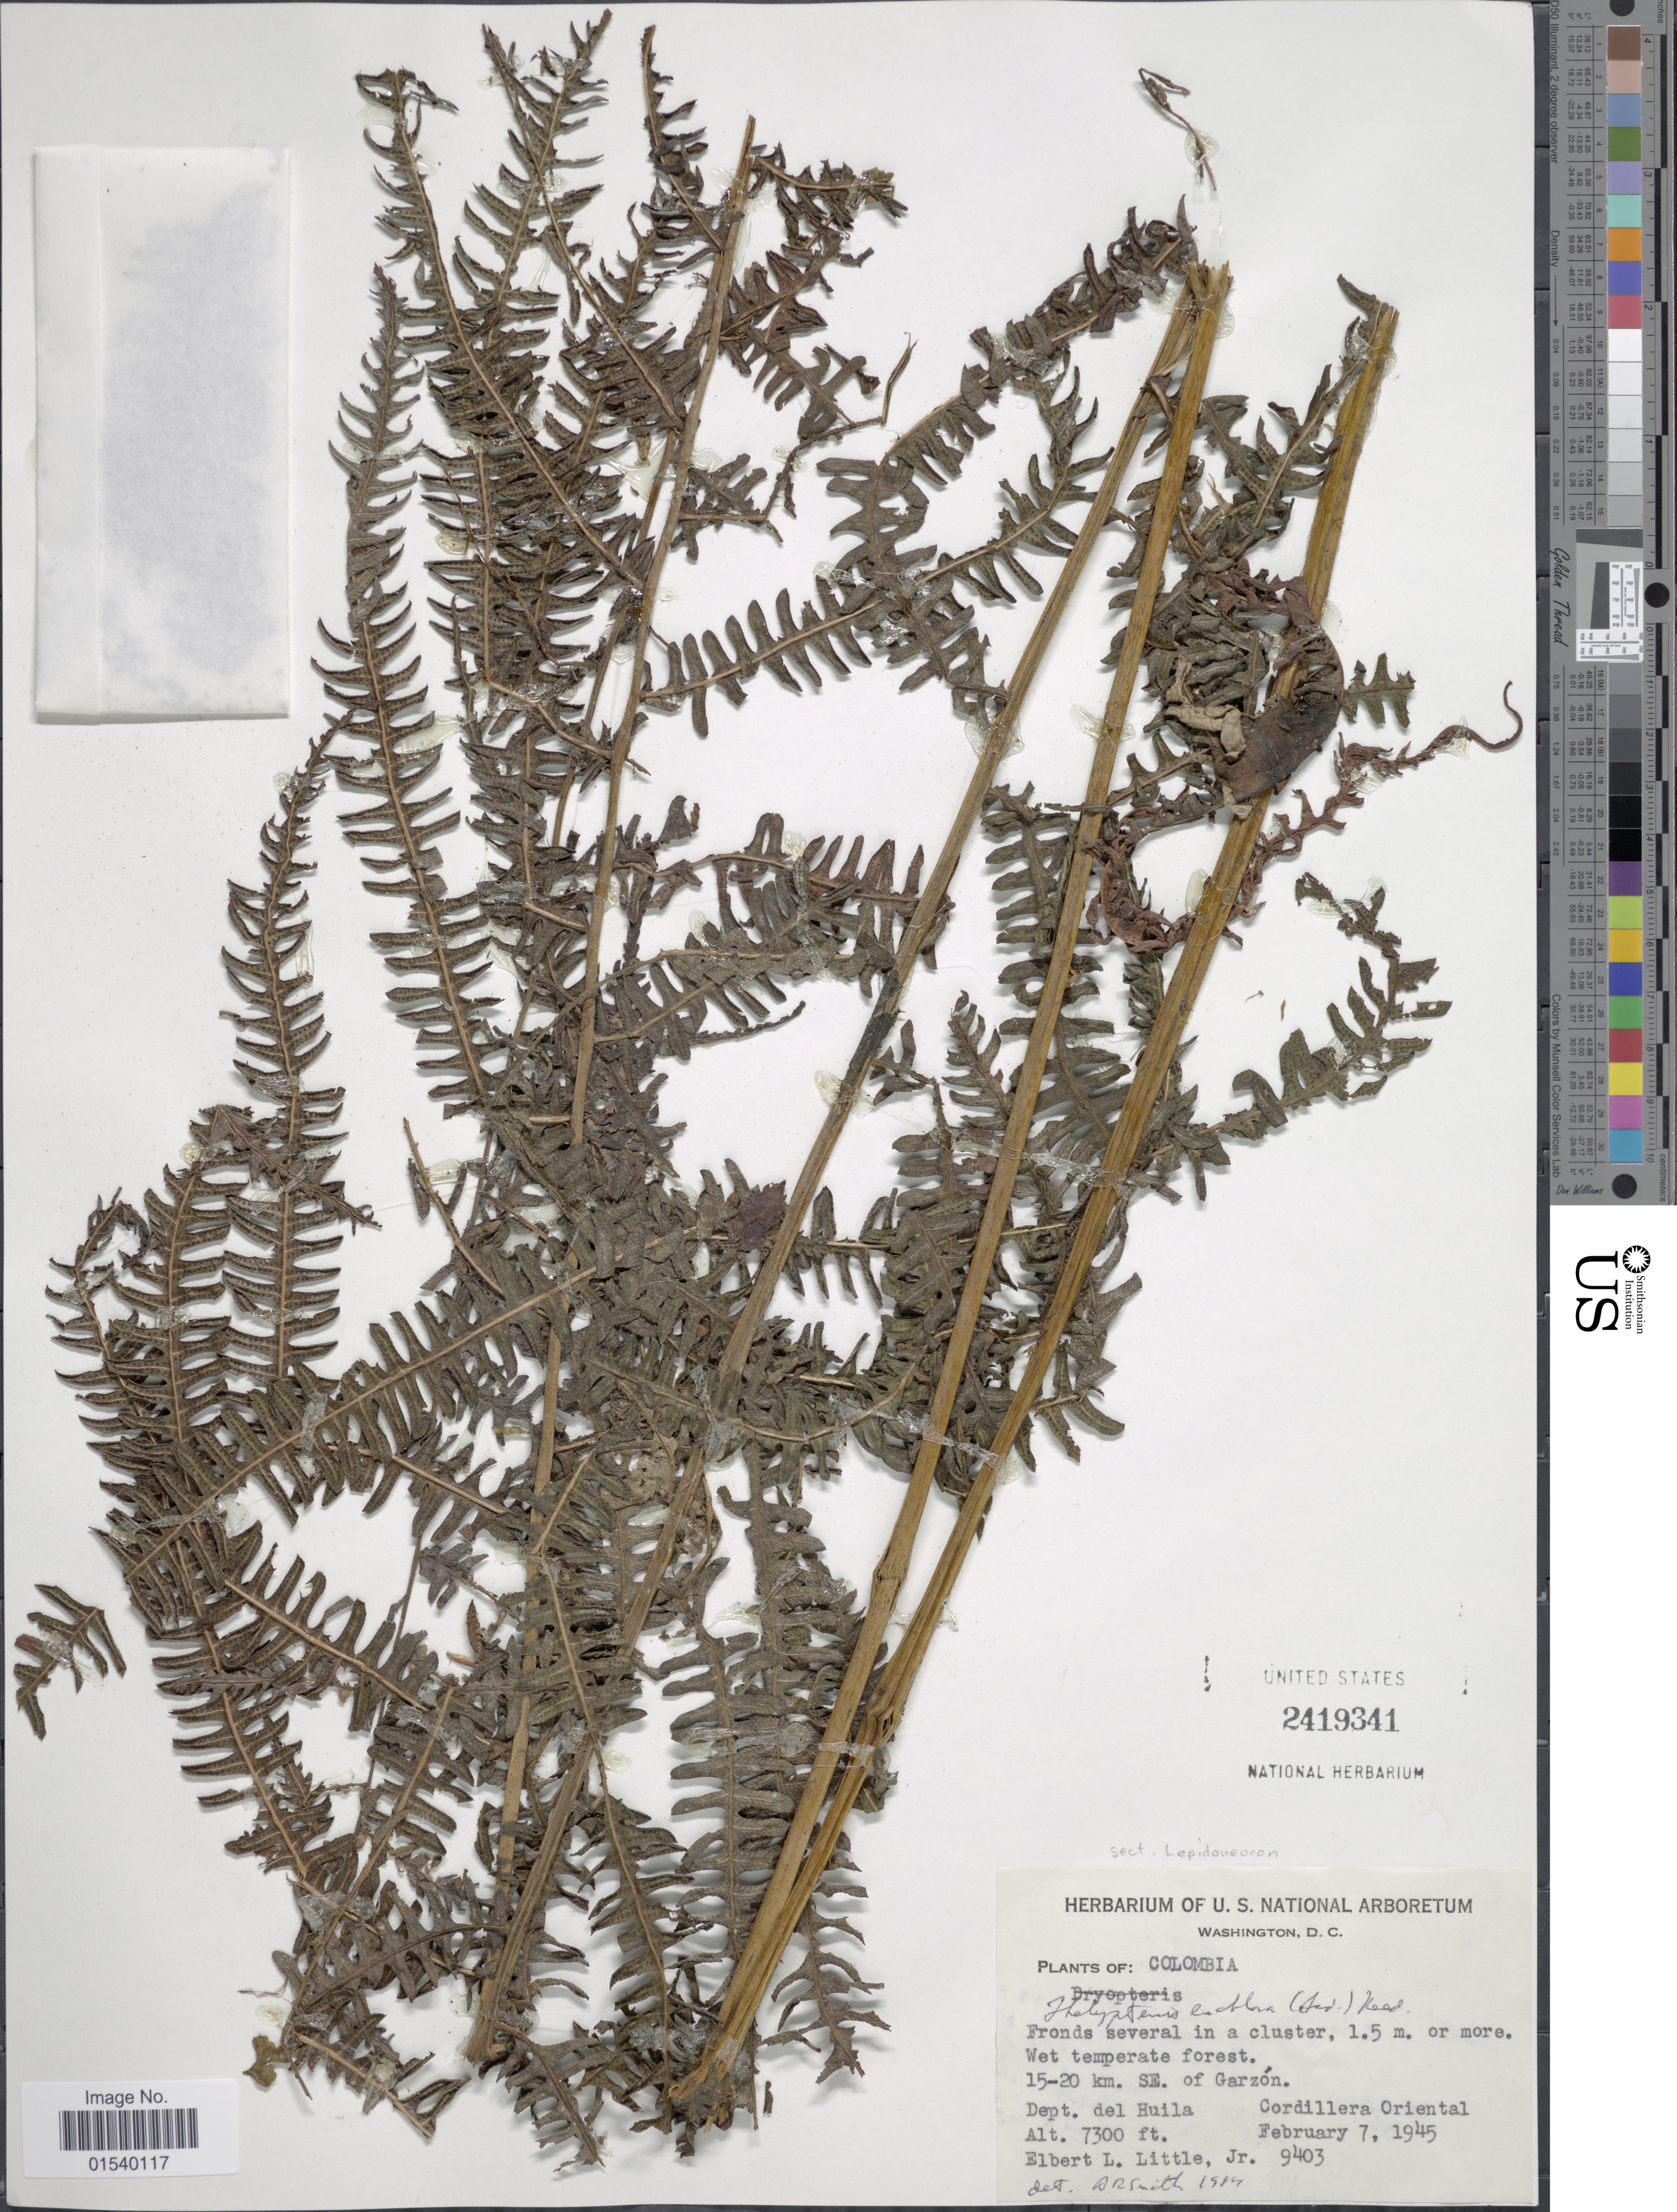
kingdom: Plantae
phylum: Tracheophyta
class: Polypodiopsida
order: Polypodiales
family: Thelypteridaceae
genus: Amauropelta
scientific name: Amauropelta euchlora (Sodiro) comb. nov., ined. 2015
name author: (Sodiro)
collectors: E. L. Little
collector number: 9403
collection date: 1945-02-07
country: Colombia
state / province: Huila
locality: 15-20 km SE of Garzón. Dept. huila, Cordillera Oriental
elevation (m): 2225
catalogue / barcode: US 2419341